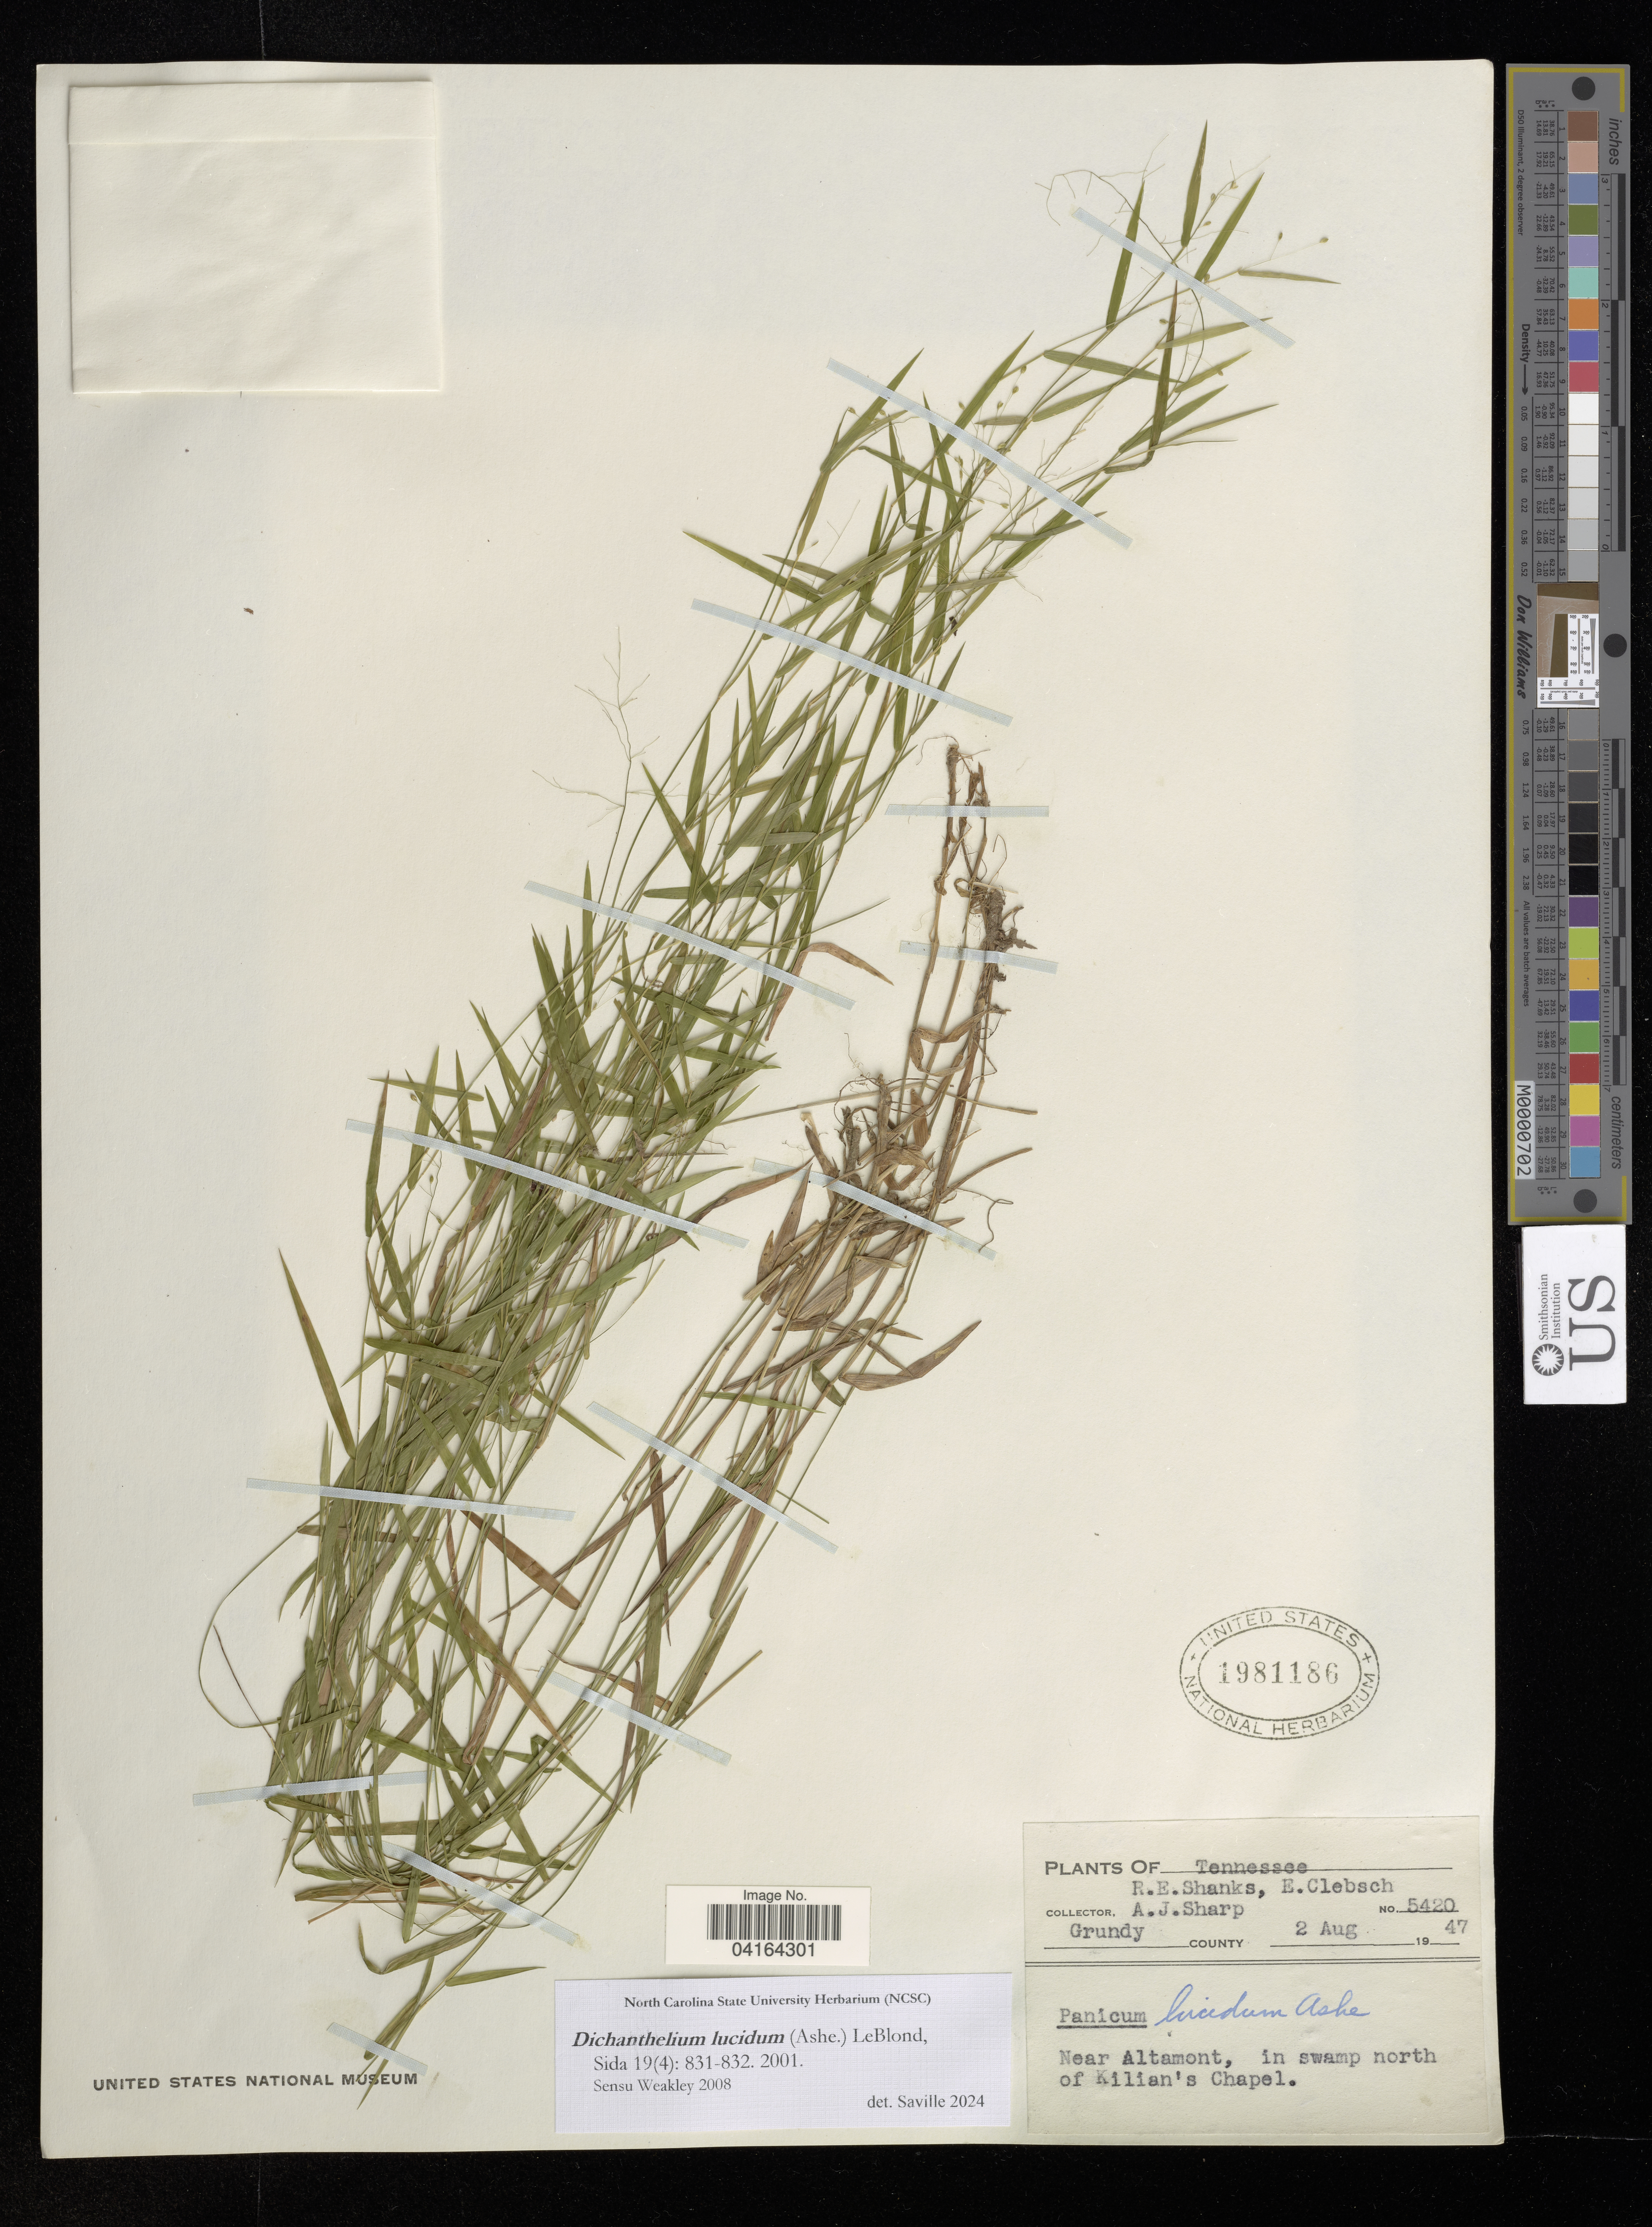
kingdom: Plantae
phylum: Tracheophyta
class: Liliopsida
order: Poales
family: Poaceae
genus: Dichanthelium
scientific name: Dichanthelium lucidum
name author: (Ashe) LeBlond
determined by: Saville, A. C., (NCSC), North Carolina State University (UNITED STATES)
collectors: R. Shanks, E. Clebsch & A. J. Sharp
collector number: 5420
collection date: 1947-08-02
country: United States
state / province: Tennessee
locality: Grundy County. Near Altamont, in swamp north of Kilian's Chapel.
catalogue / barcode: US 1981186